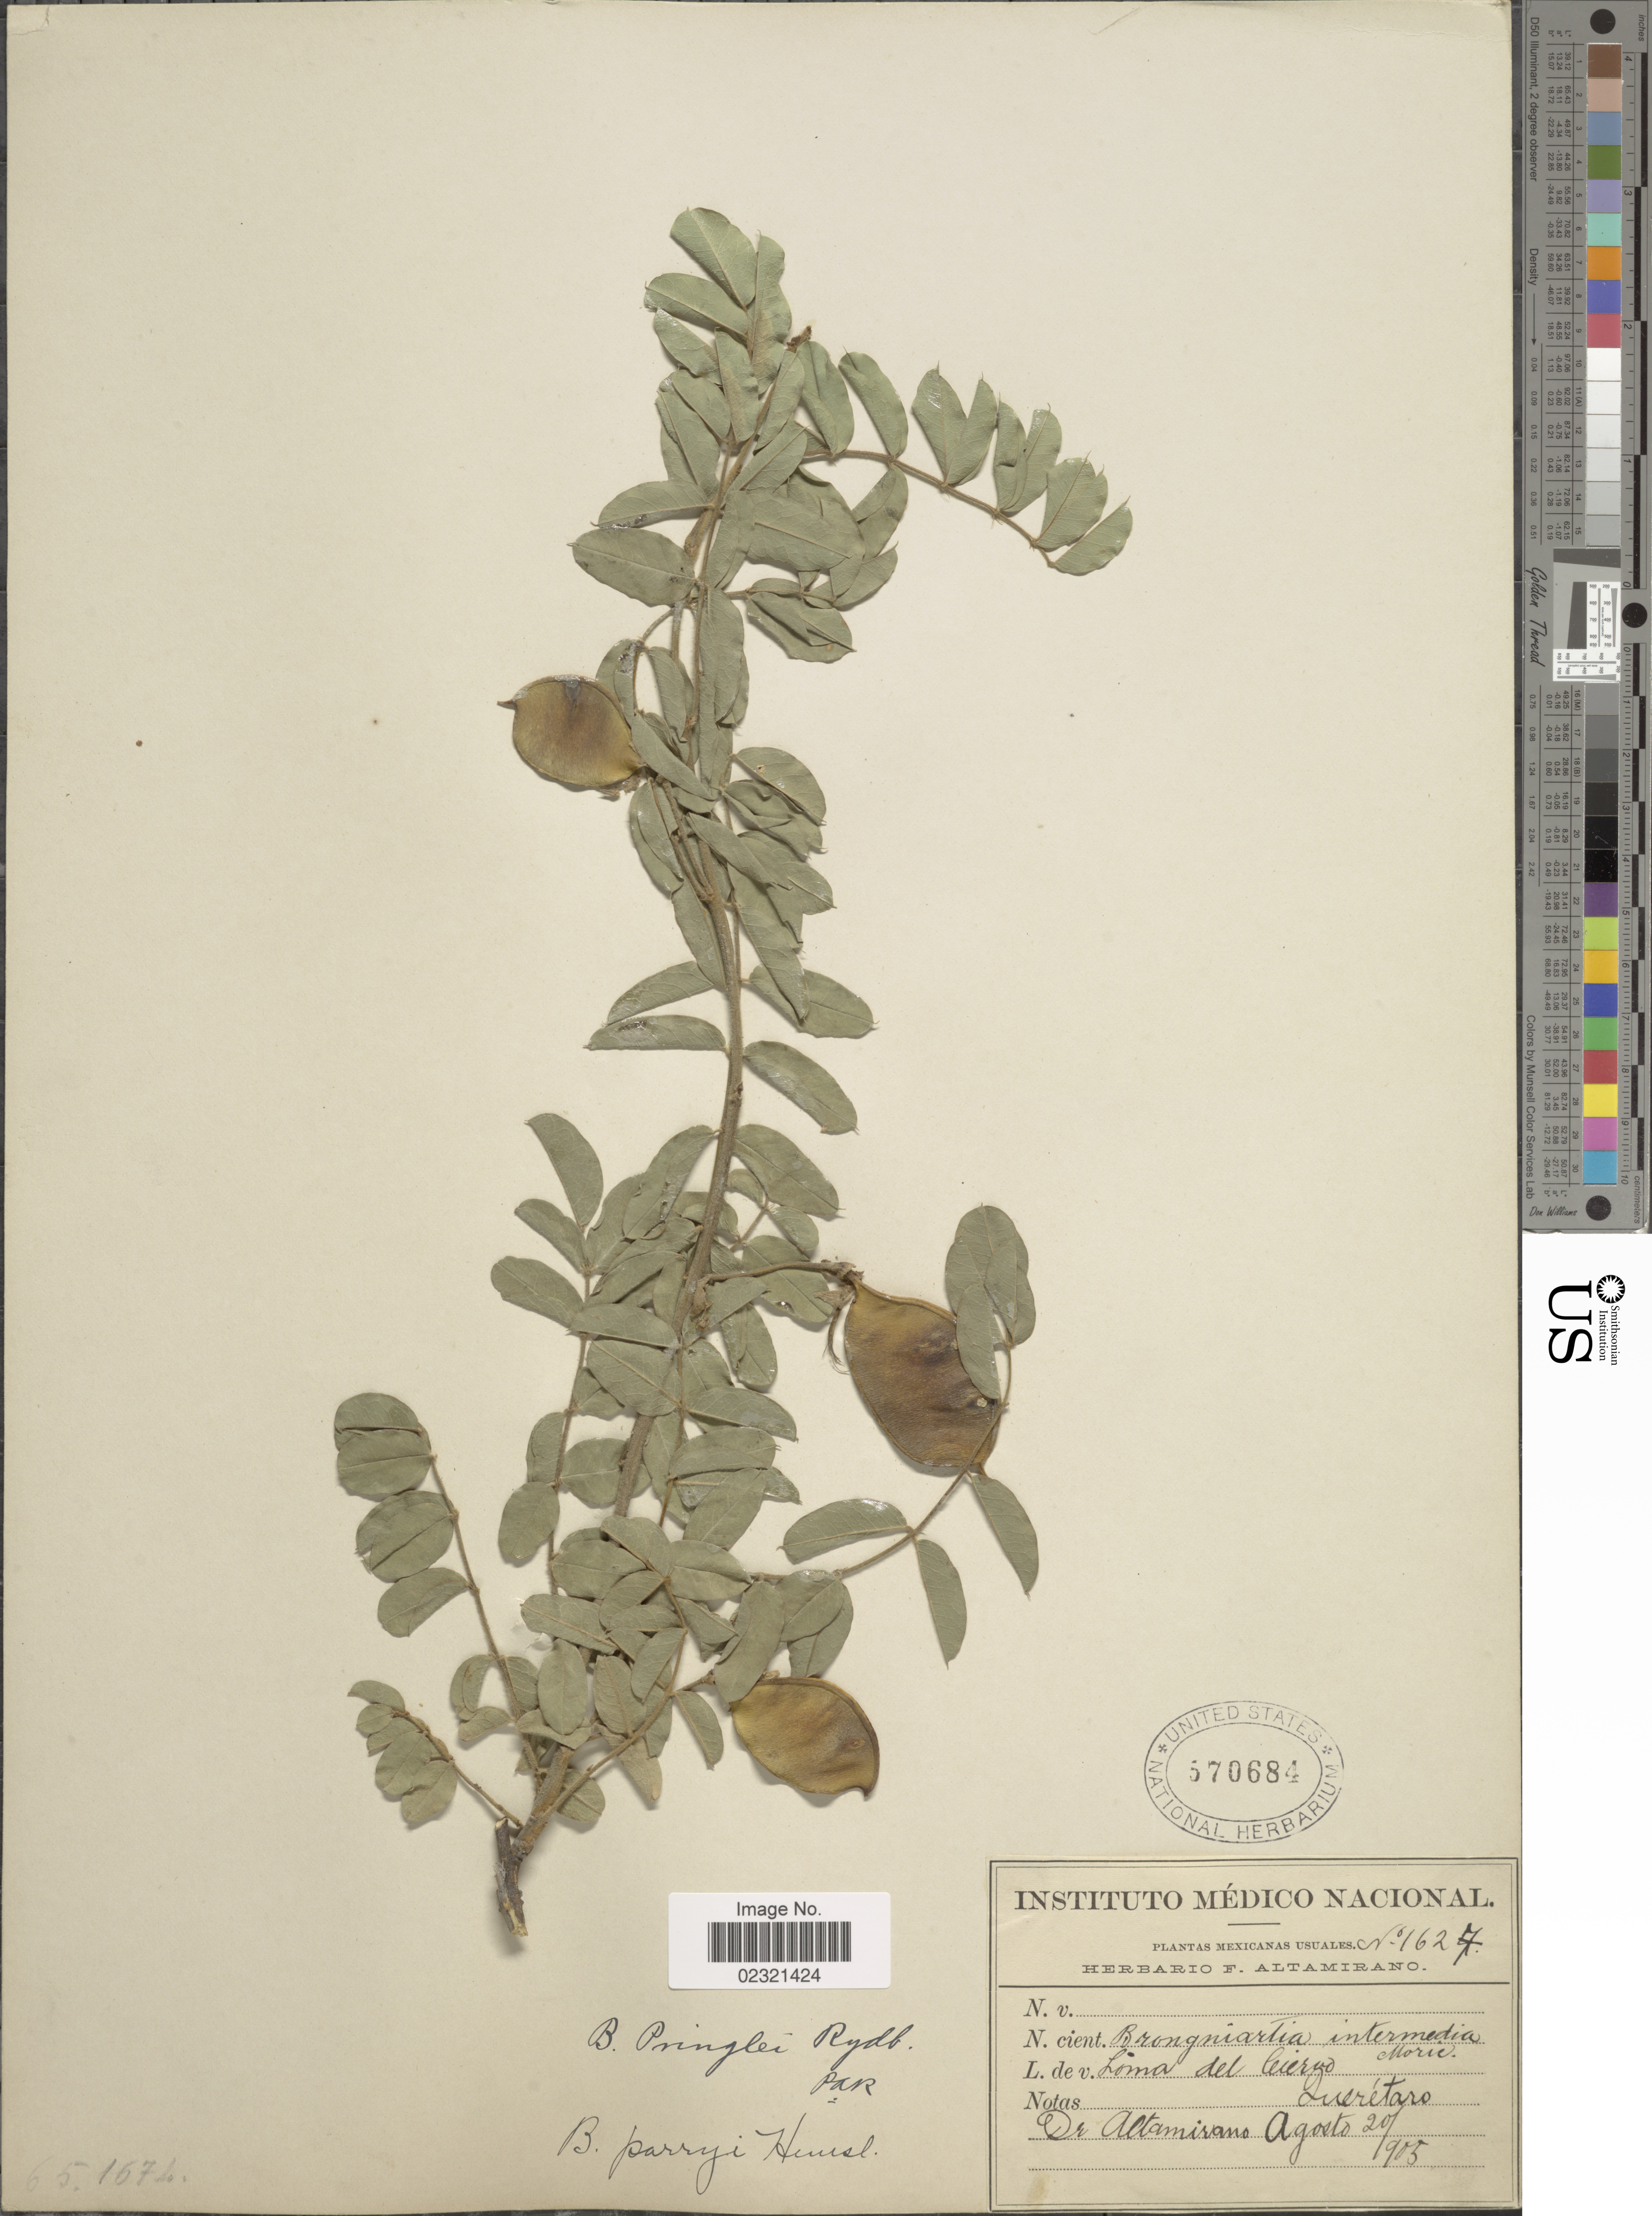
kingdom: Plantae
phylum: Tracheophyta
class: Magnoliopsida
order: Fabales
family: Fabaceae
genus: Brongniartia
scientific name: Brongniartia pringlei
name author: Rydb.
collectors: F. Altamirano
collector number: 1627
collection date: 1905-08-20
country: Mexico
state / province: Querétaro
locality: Mexicanas usuales. Loma del Ciervo.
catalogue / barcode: US 570684